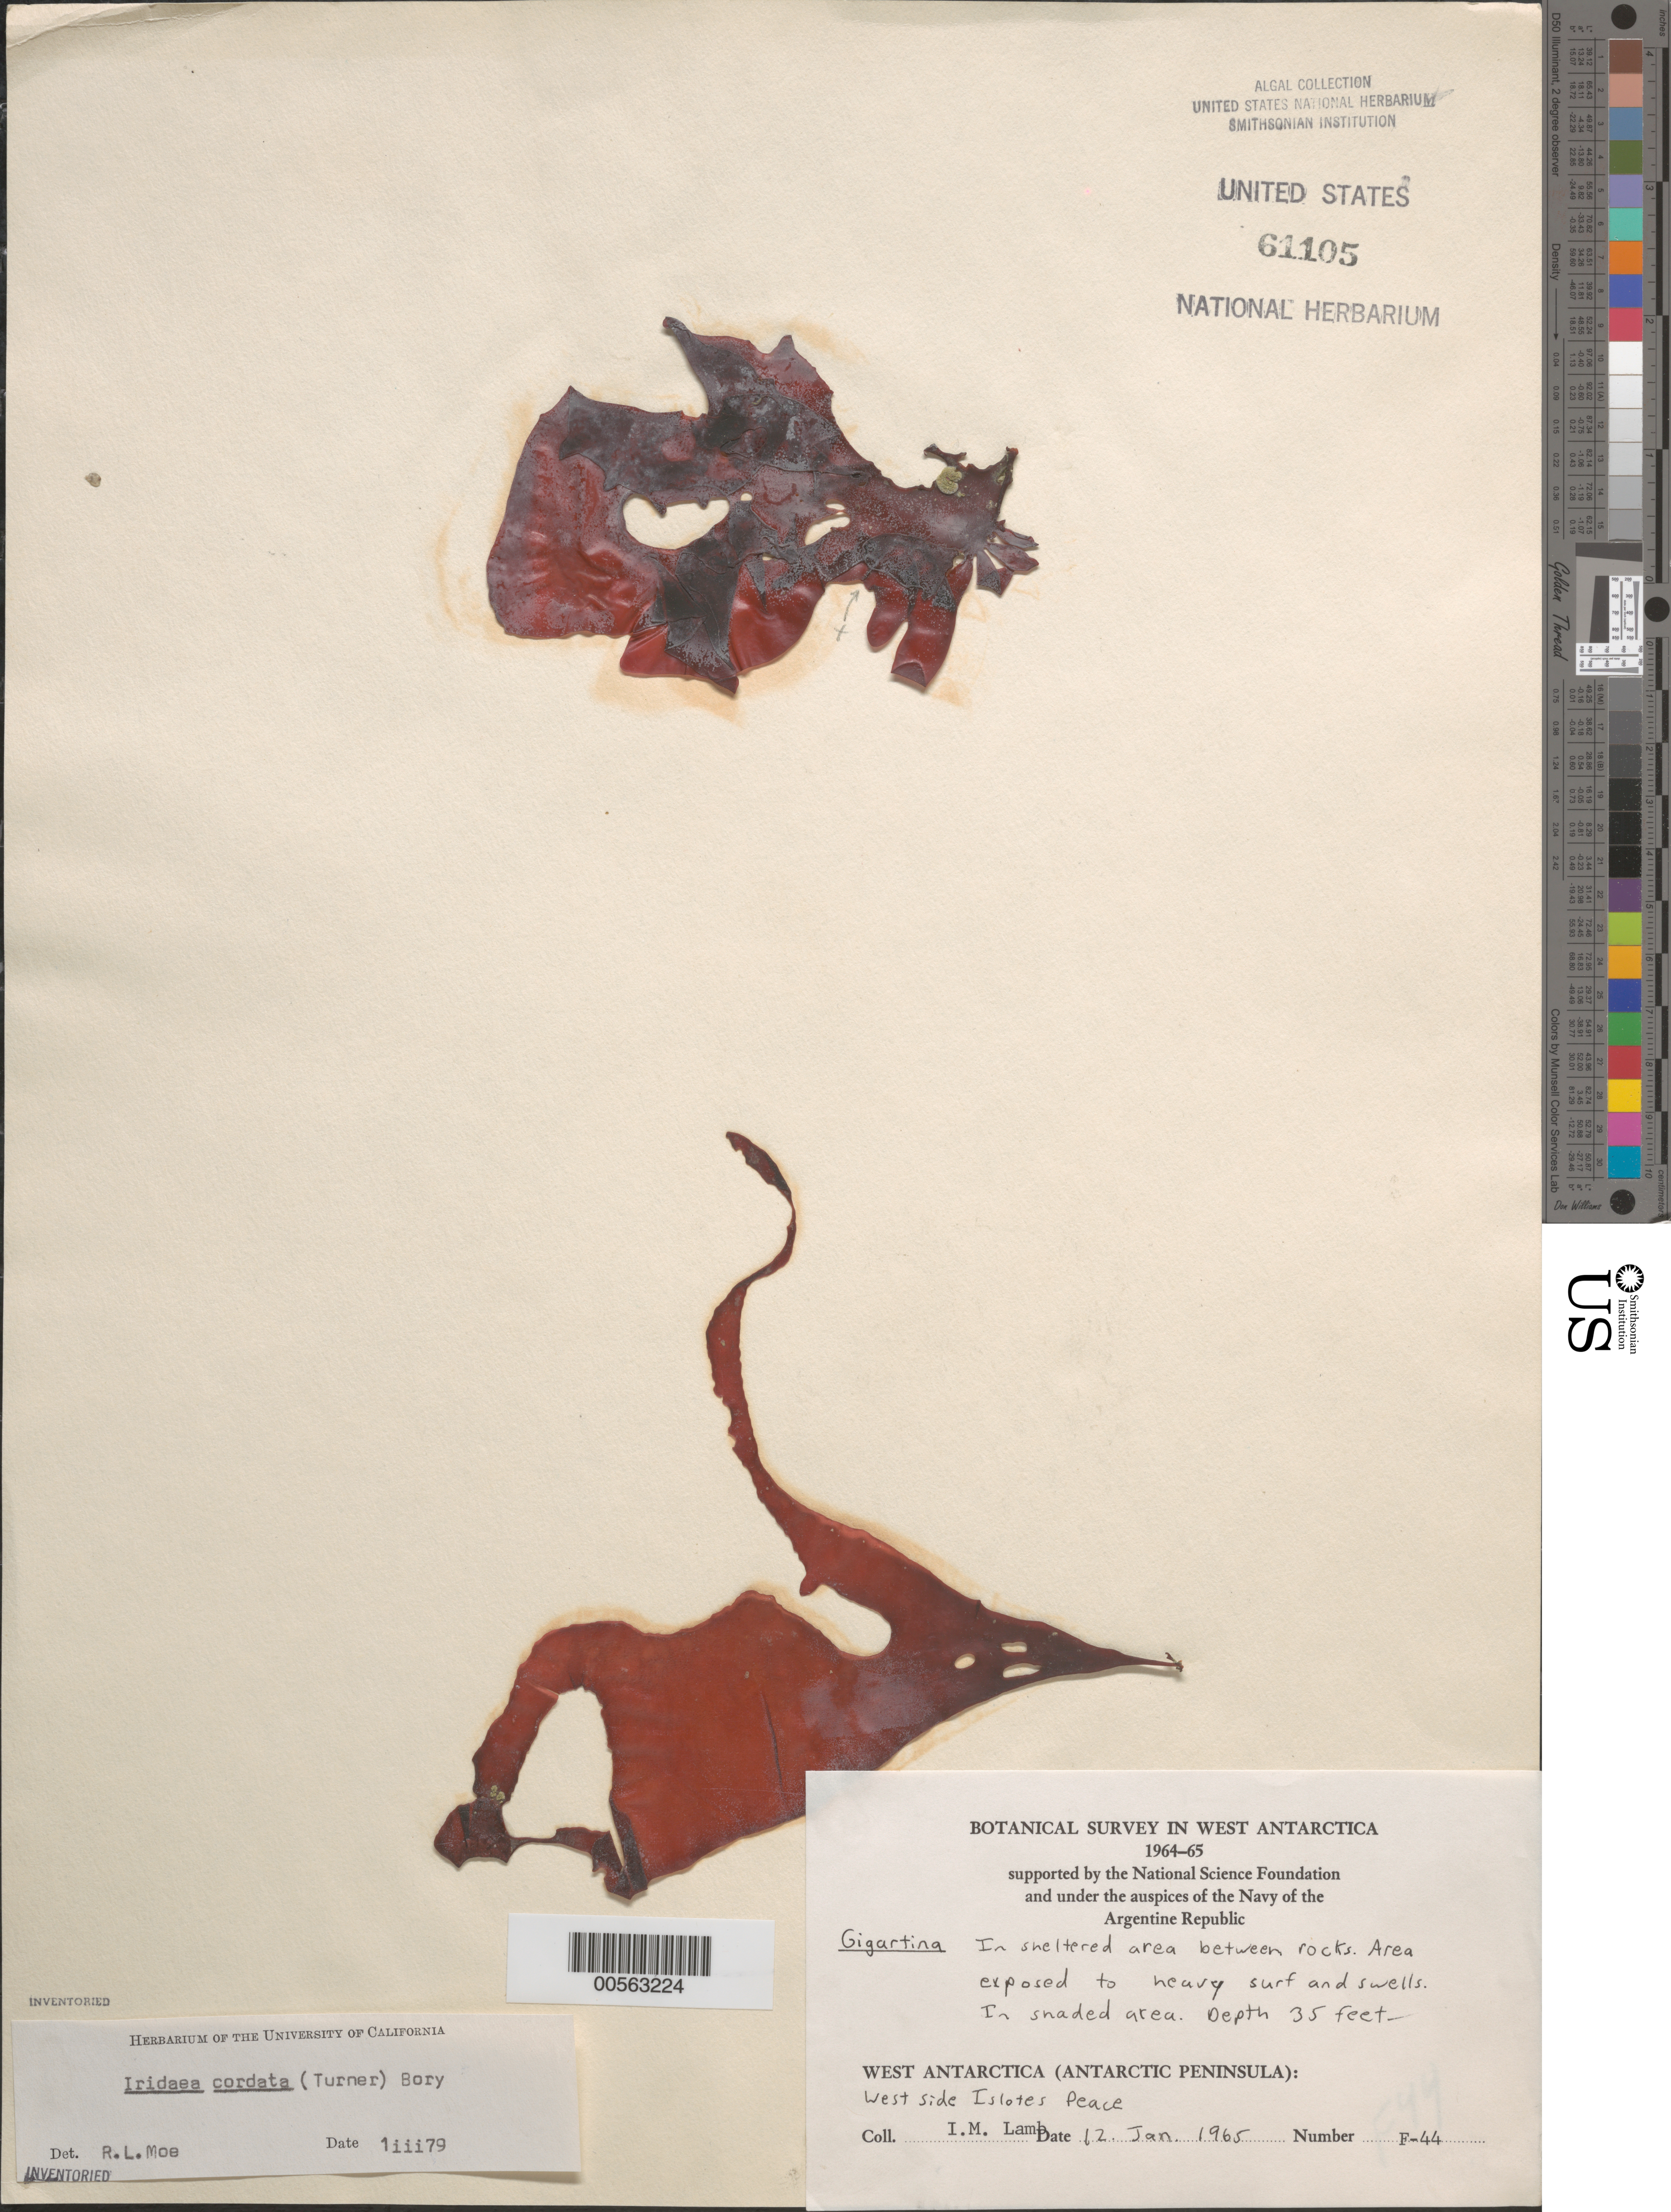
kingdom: Plantae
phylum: Rhodophyta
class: Florideophyceae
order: Gigartinales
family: Gigartinaceae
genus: Iridaea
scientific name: Iridaea cordata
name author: (Turner) Bory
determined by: Moe, R. L.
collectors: I. M. Lamb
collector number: F-44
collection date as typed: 12 Jan 1965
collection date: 1965-01-12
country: Antarctica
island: Islotes Place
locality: Off Eta Island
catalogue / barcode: US 61105